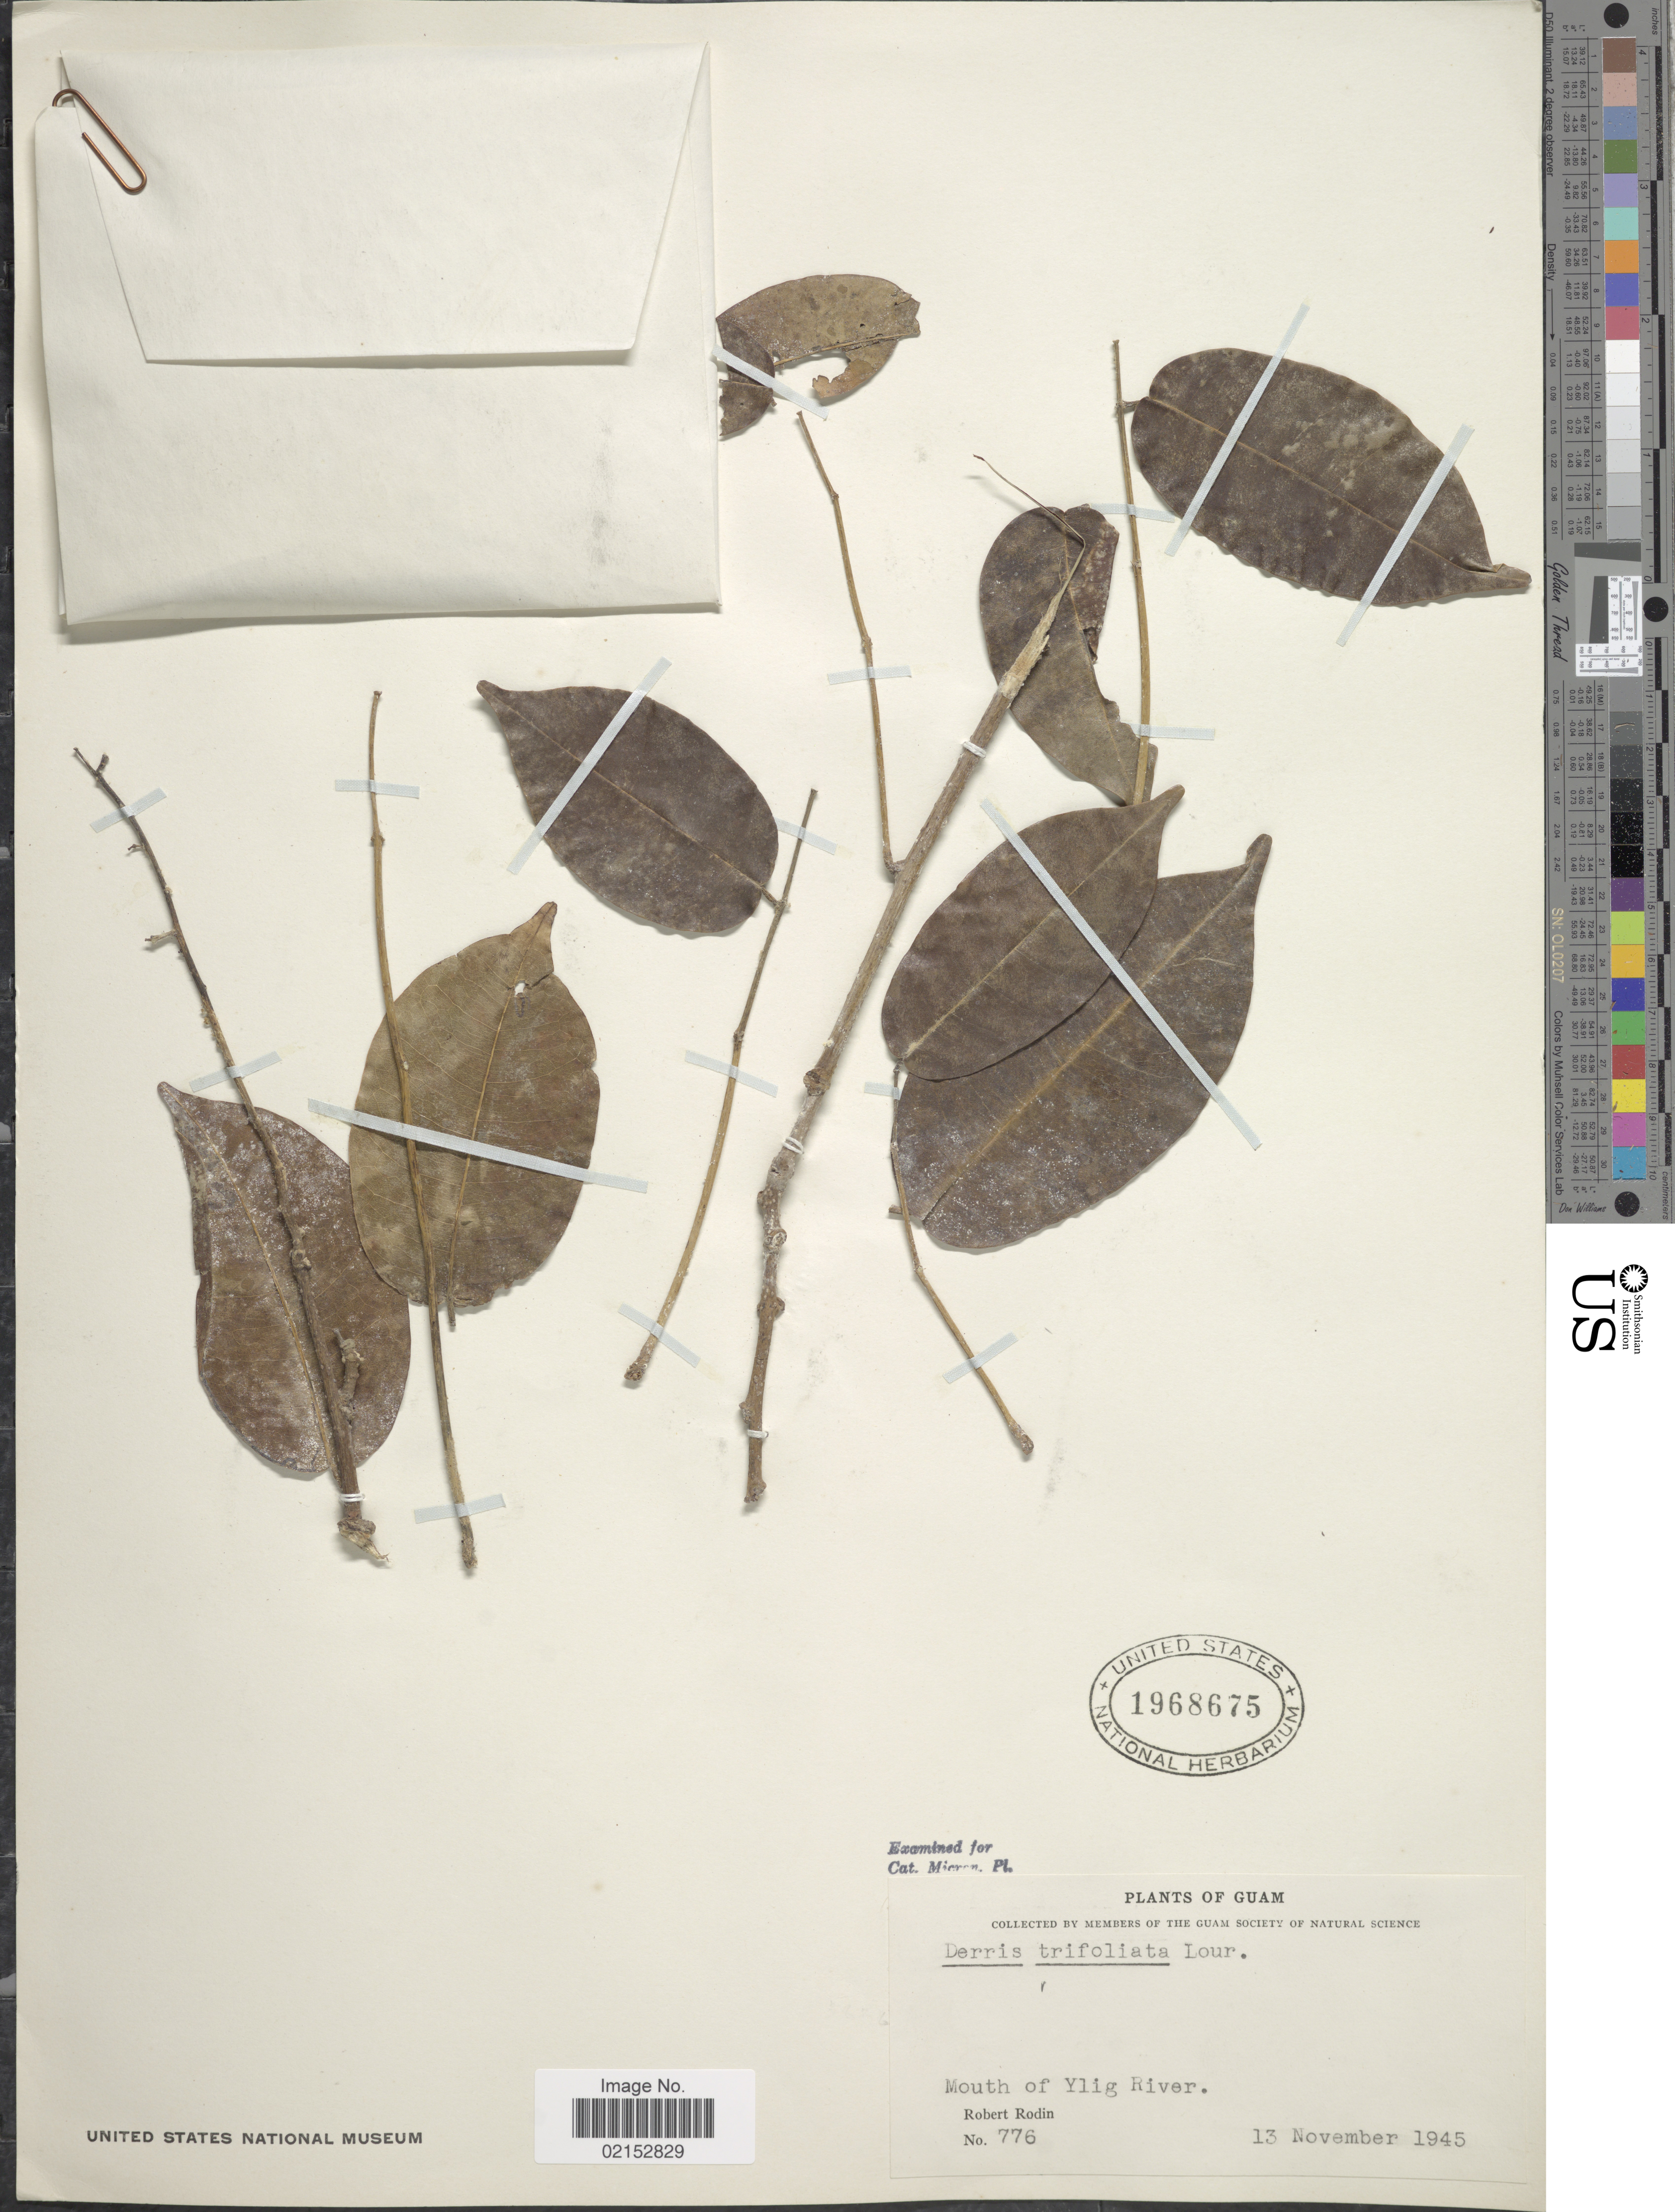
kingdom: Plantae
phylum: Tracheophyta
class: Magnoliopsida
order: Fabales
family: Fabaceae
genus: Derris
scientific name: Derris trifoliata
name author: Lour.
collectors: R. Rodin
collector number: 776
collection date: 1945-11-13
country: Guam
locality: Mouth of Ylig River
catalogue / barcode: US 1968675